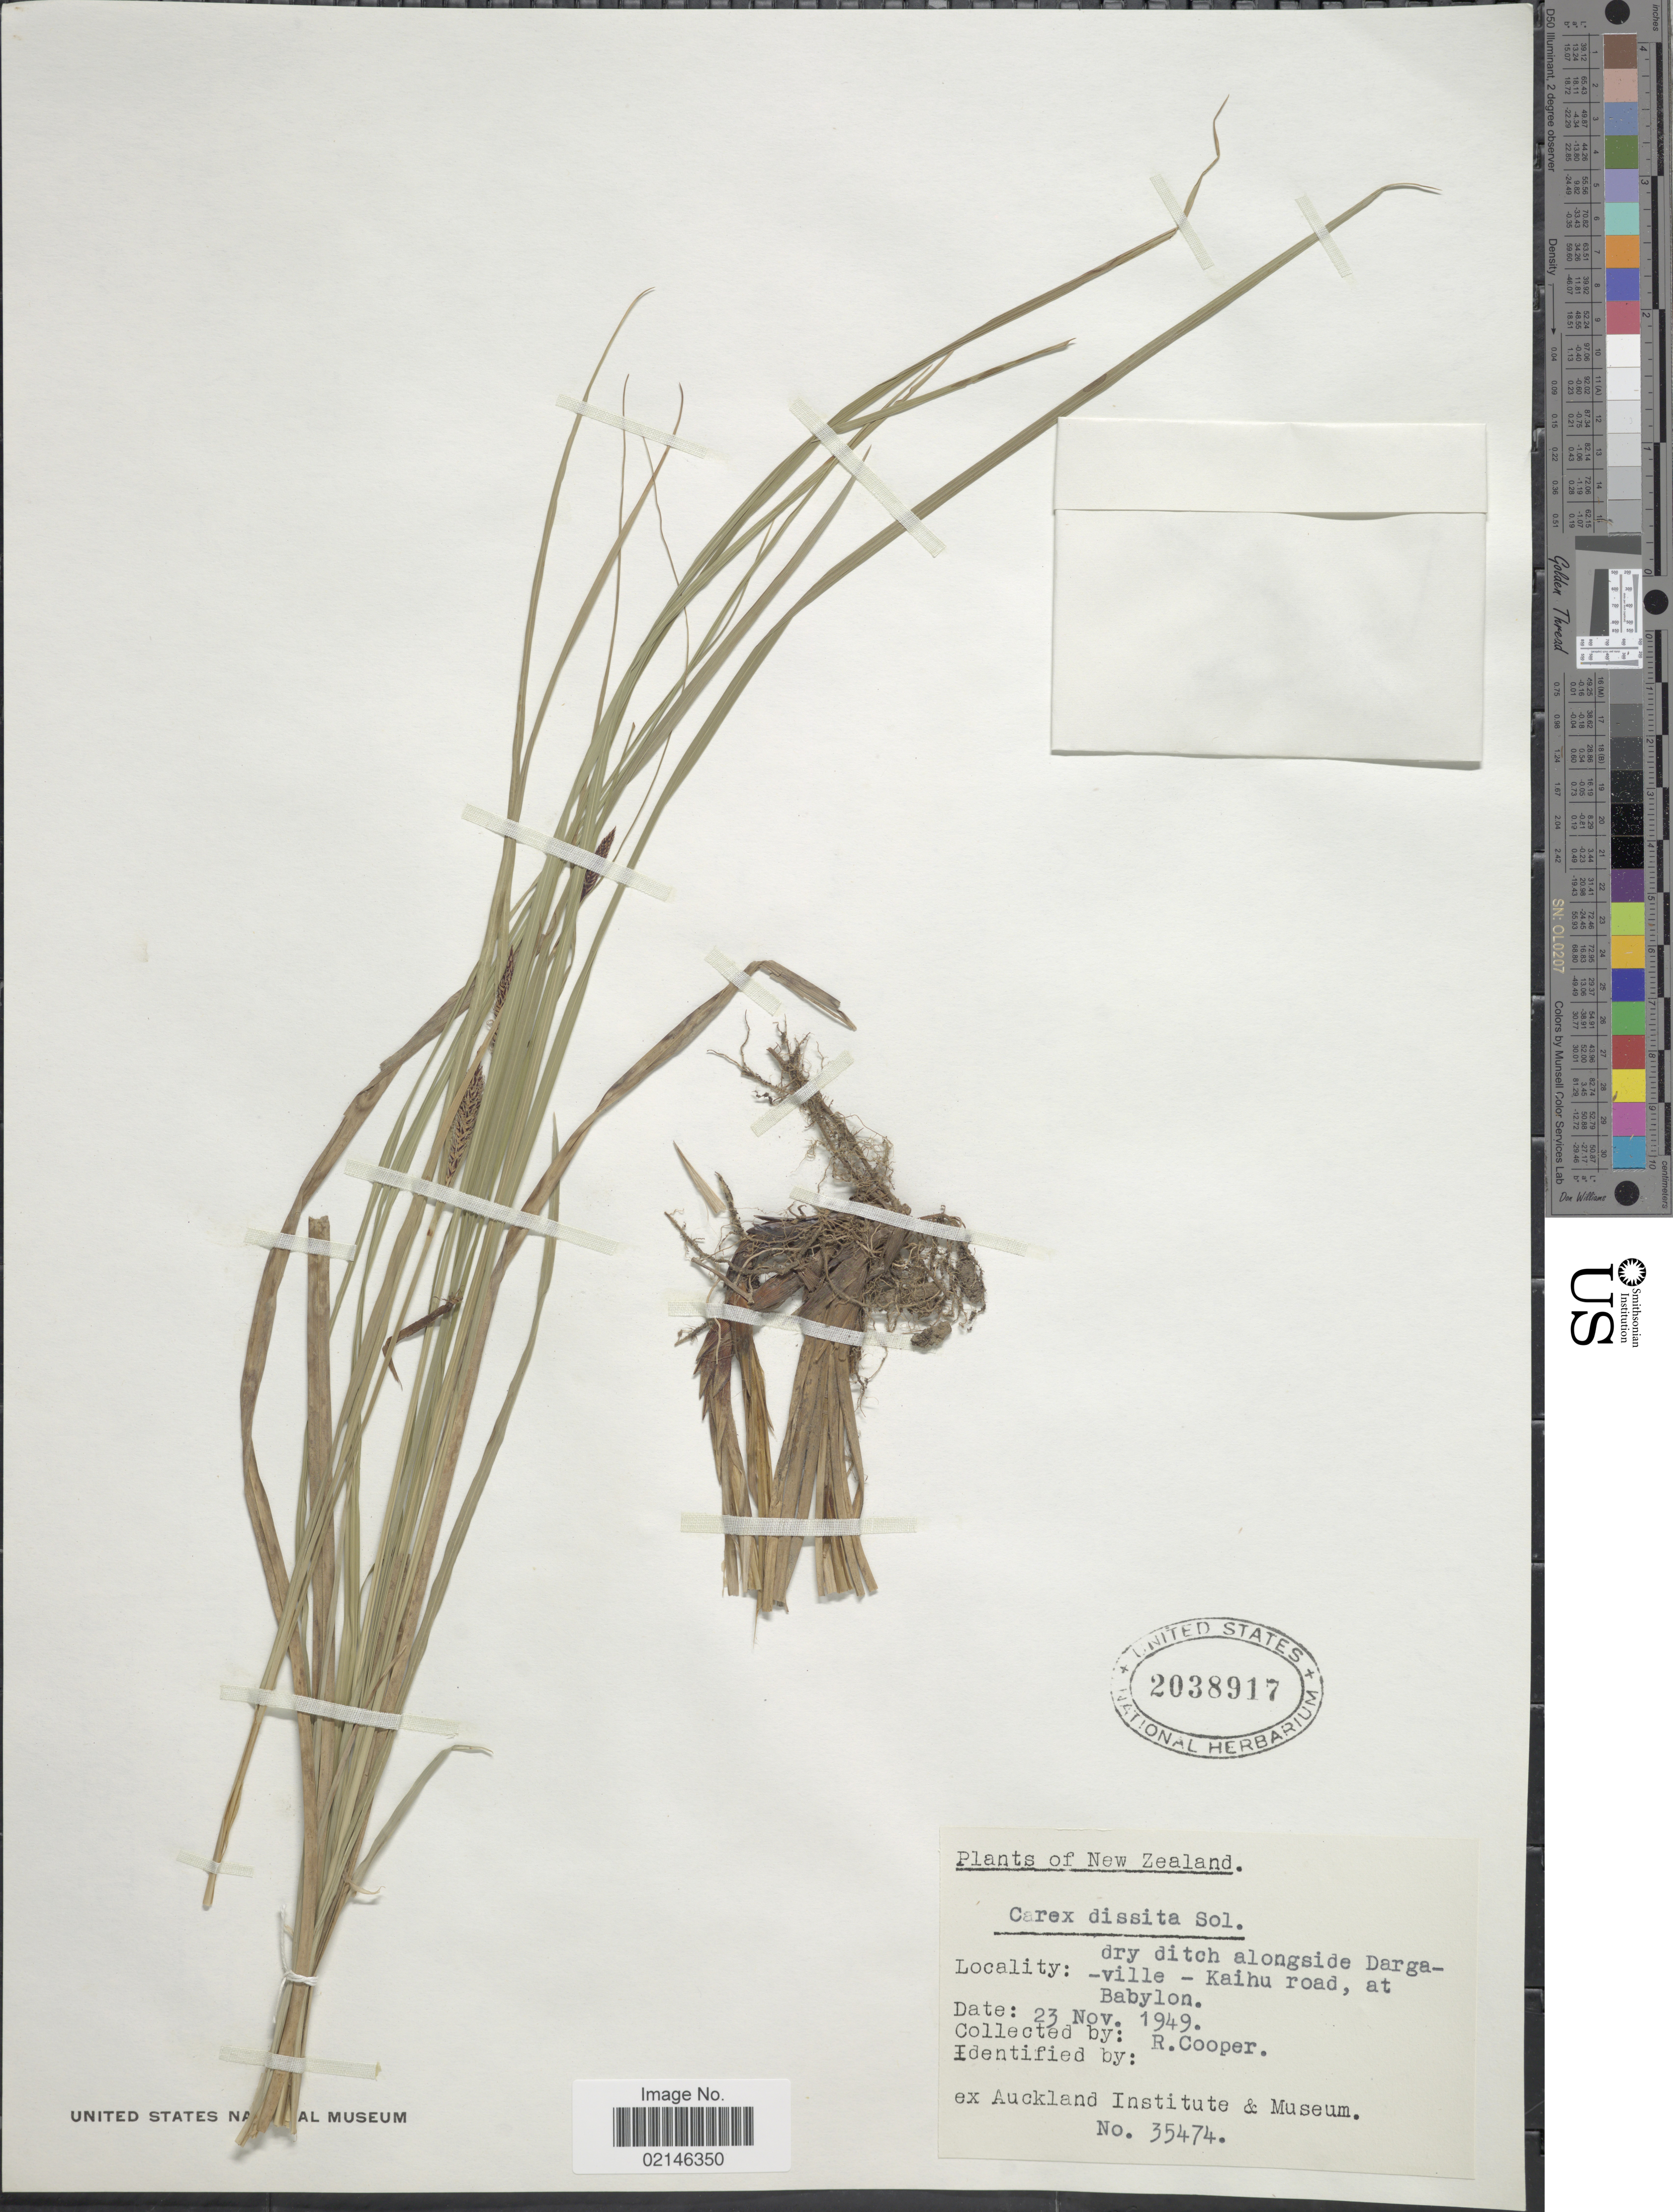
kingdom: Plantae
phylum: Tracheophyta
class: Liliopsida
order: Poales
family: Cyperaceae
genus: Carex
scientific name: Carex dissita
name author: Sol. ex Boott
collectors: R. Cooper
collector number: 35474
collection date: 1949-11-23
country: New Zealand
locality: Dargaville - Kaihu road, at Babylon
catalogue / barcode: US 2038917